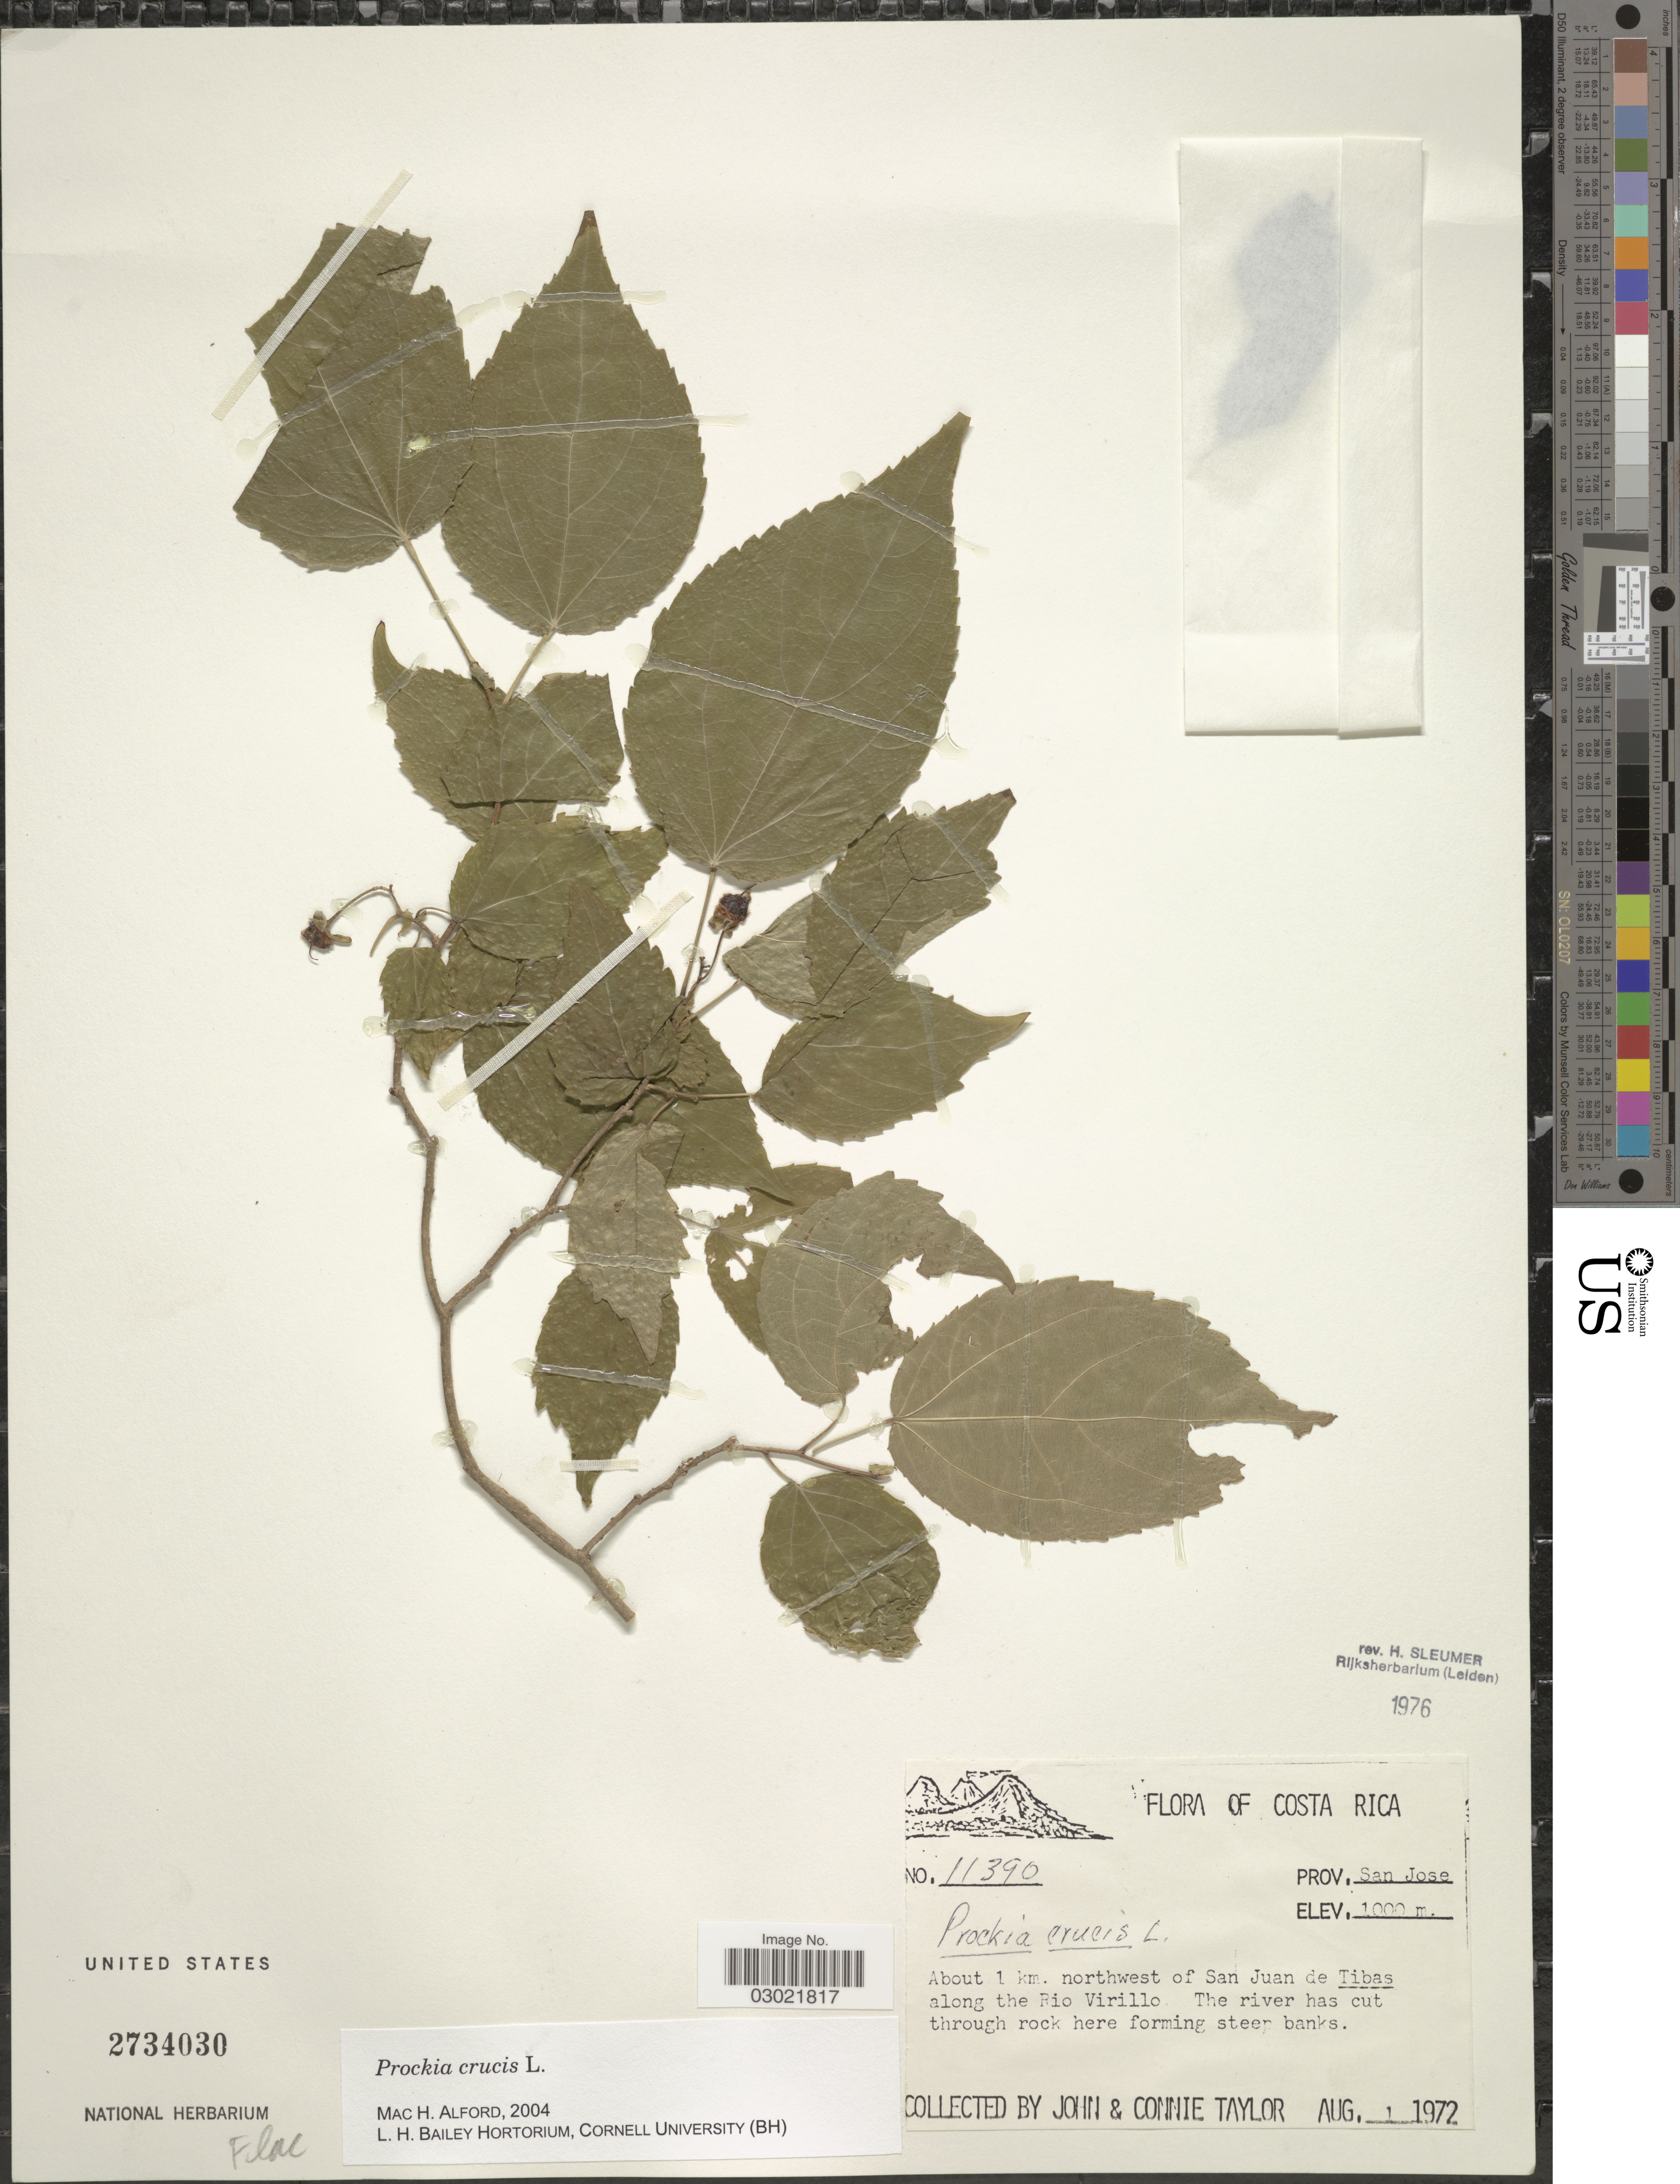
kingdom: Plantae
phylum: Tracheophyta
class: Magnoliopsida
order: Malpighiales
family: Salicaceae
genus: Prockia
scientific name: Prockia crucis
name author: P. Browne ex L.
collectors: J. Taylor & C. Taylor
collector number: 11390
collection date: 1972-08-01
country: Costa Rica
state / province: San José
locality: About 1 km. northwest of San Juan de Tibas along the Rio Virillo. The river has cut through rock here forming steep banks.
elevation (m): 1000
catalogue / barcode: US 2734030